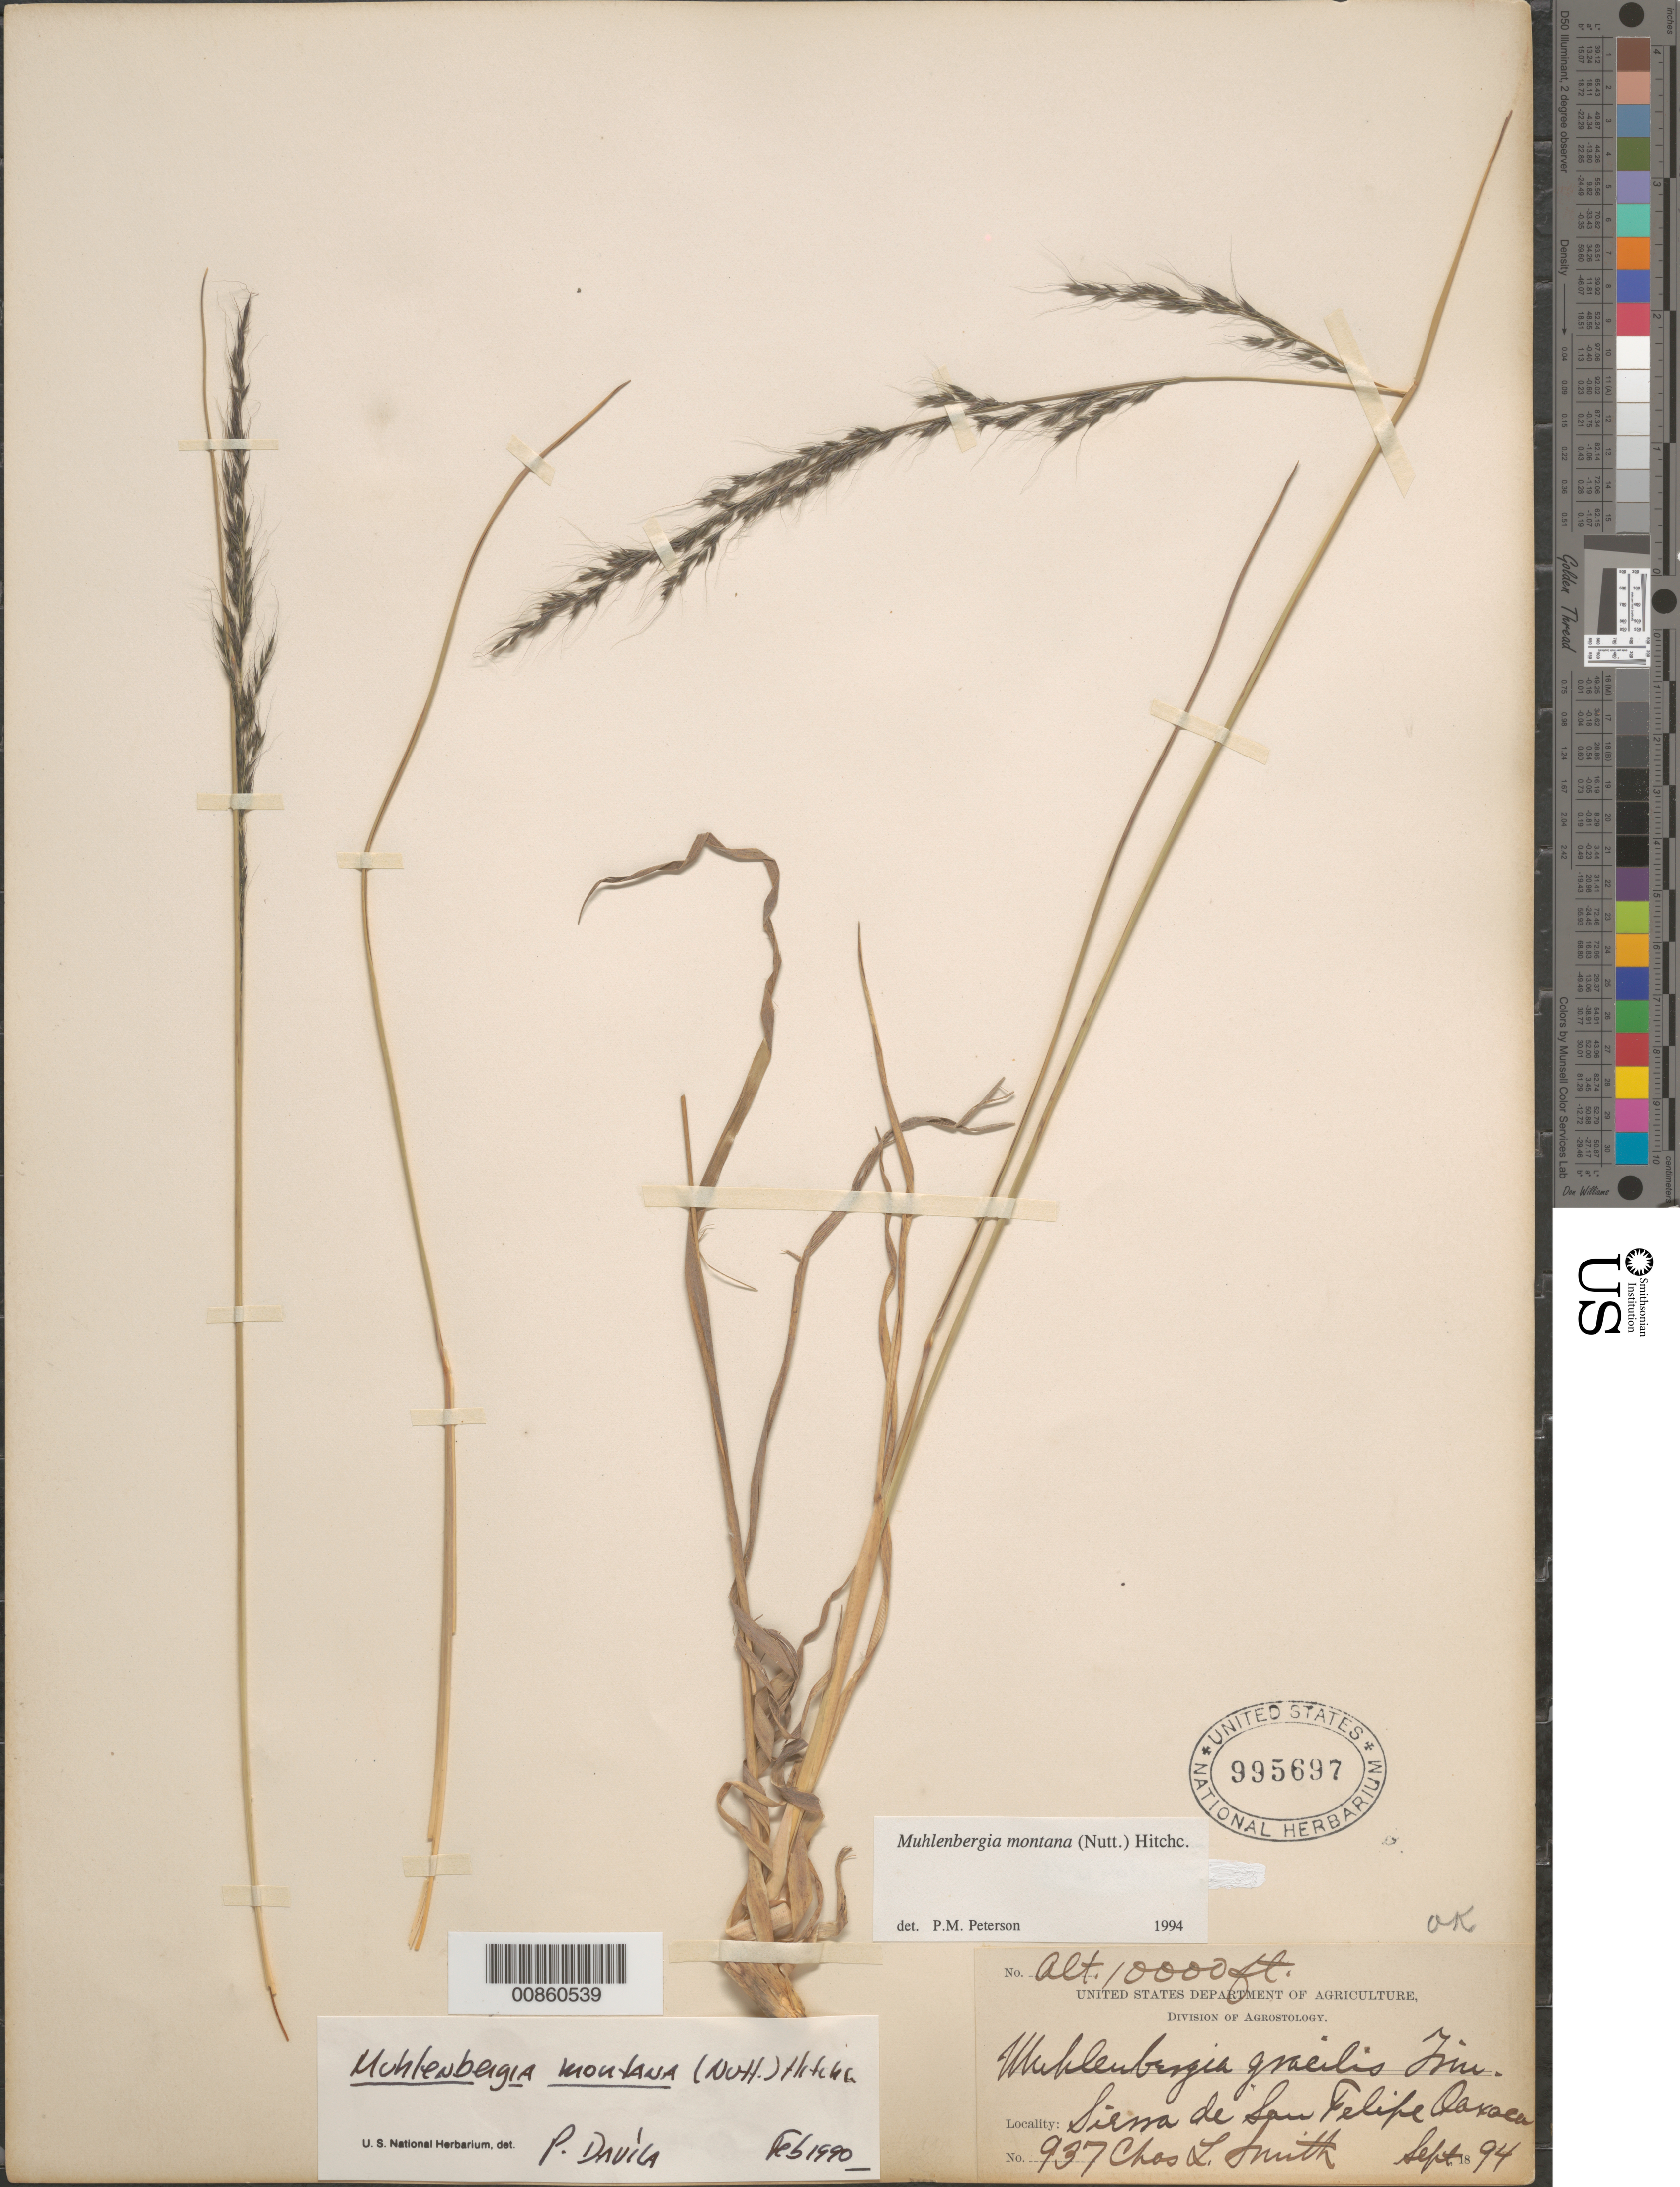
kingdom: Plantae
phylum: Tracheophyta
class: Liliopsida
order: Poales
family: Poaceae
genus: Muhlenbergia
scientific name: Muhlenbergia montana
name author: (Nutt.) Hitchc.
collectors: C. L. Smith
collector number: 937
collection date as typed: Sep 1994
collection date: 1994-09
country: Mexico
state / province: Oaxaca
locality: Sierra de San Felipe, Oax.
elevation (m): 3048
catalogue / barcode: US 995697